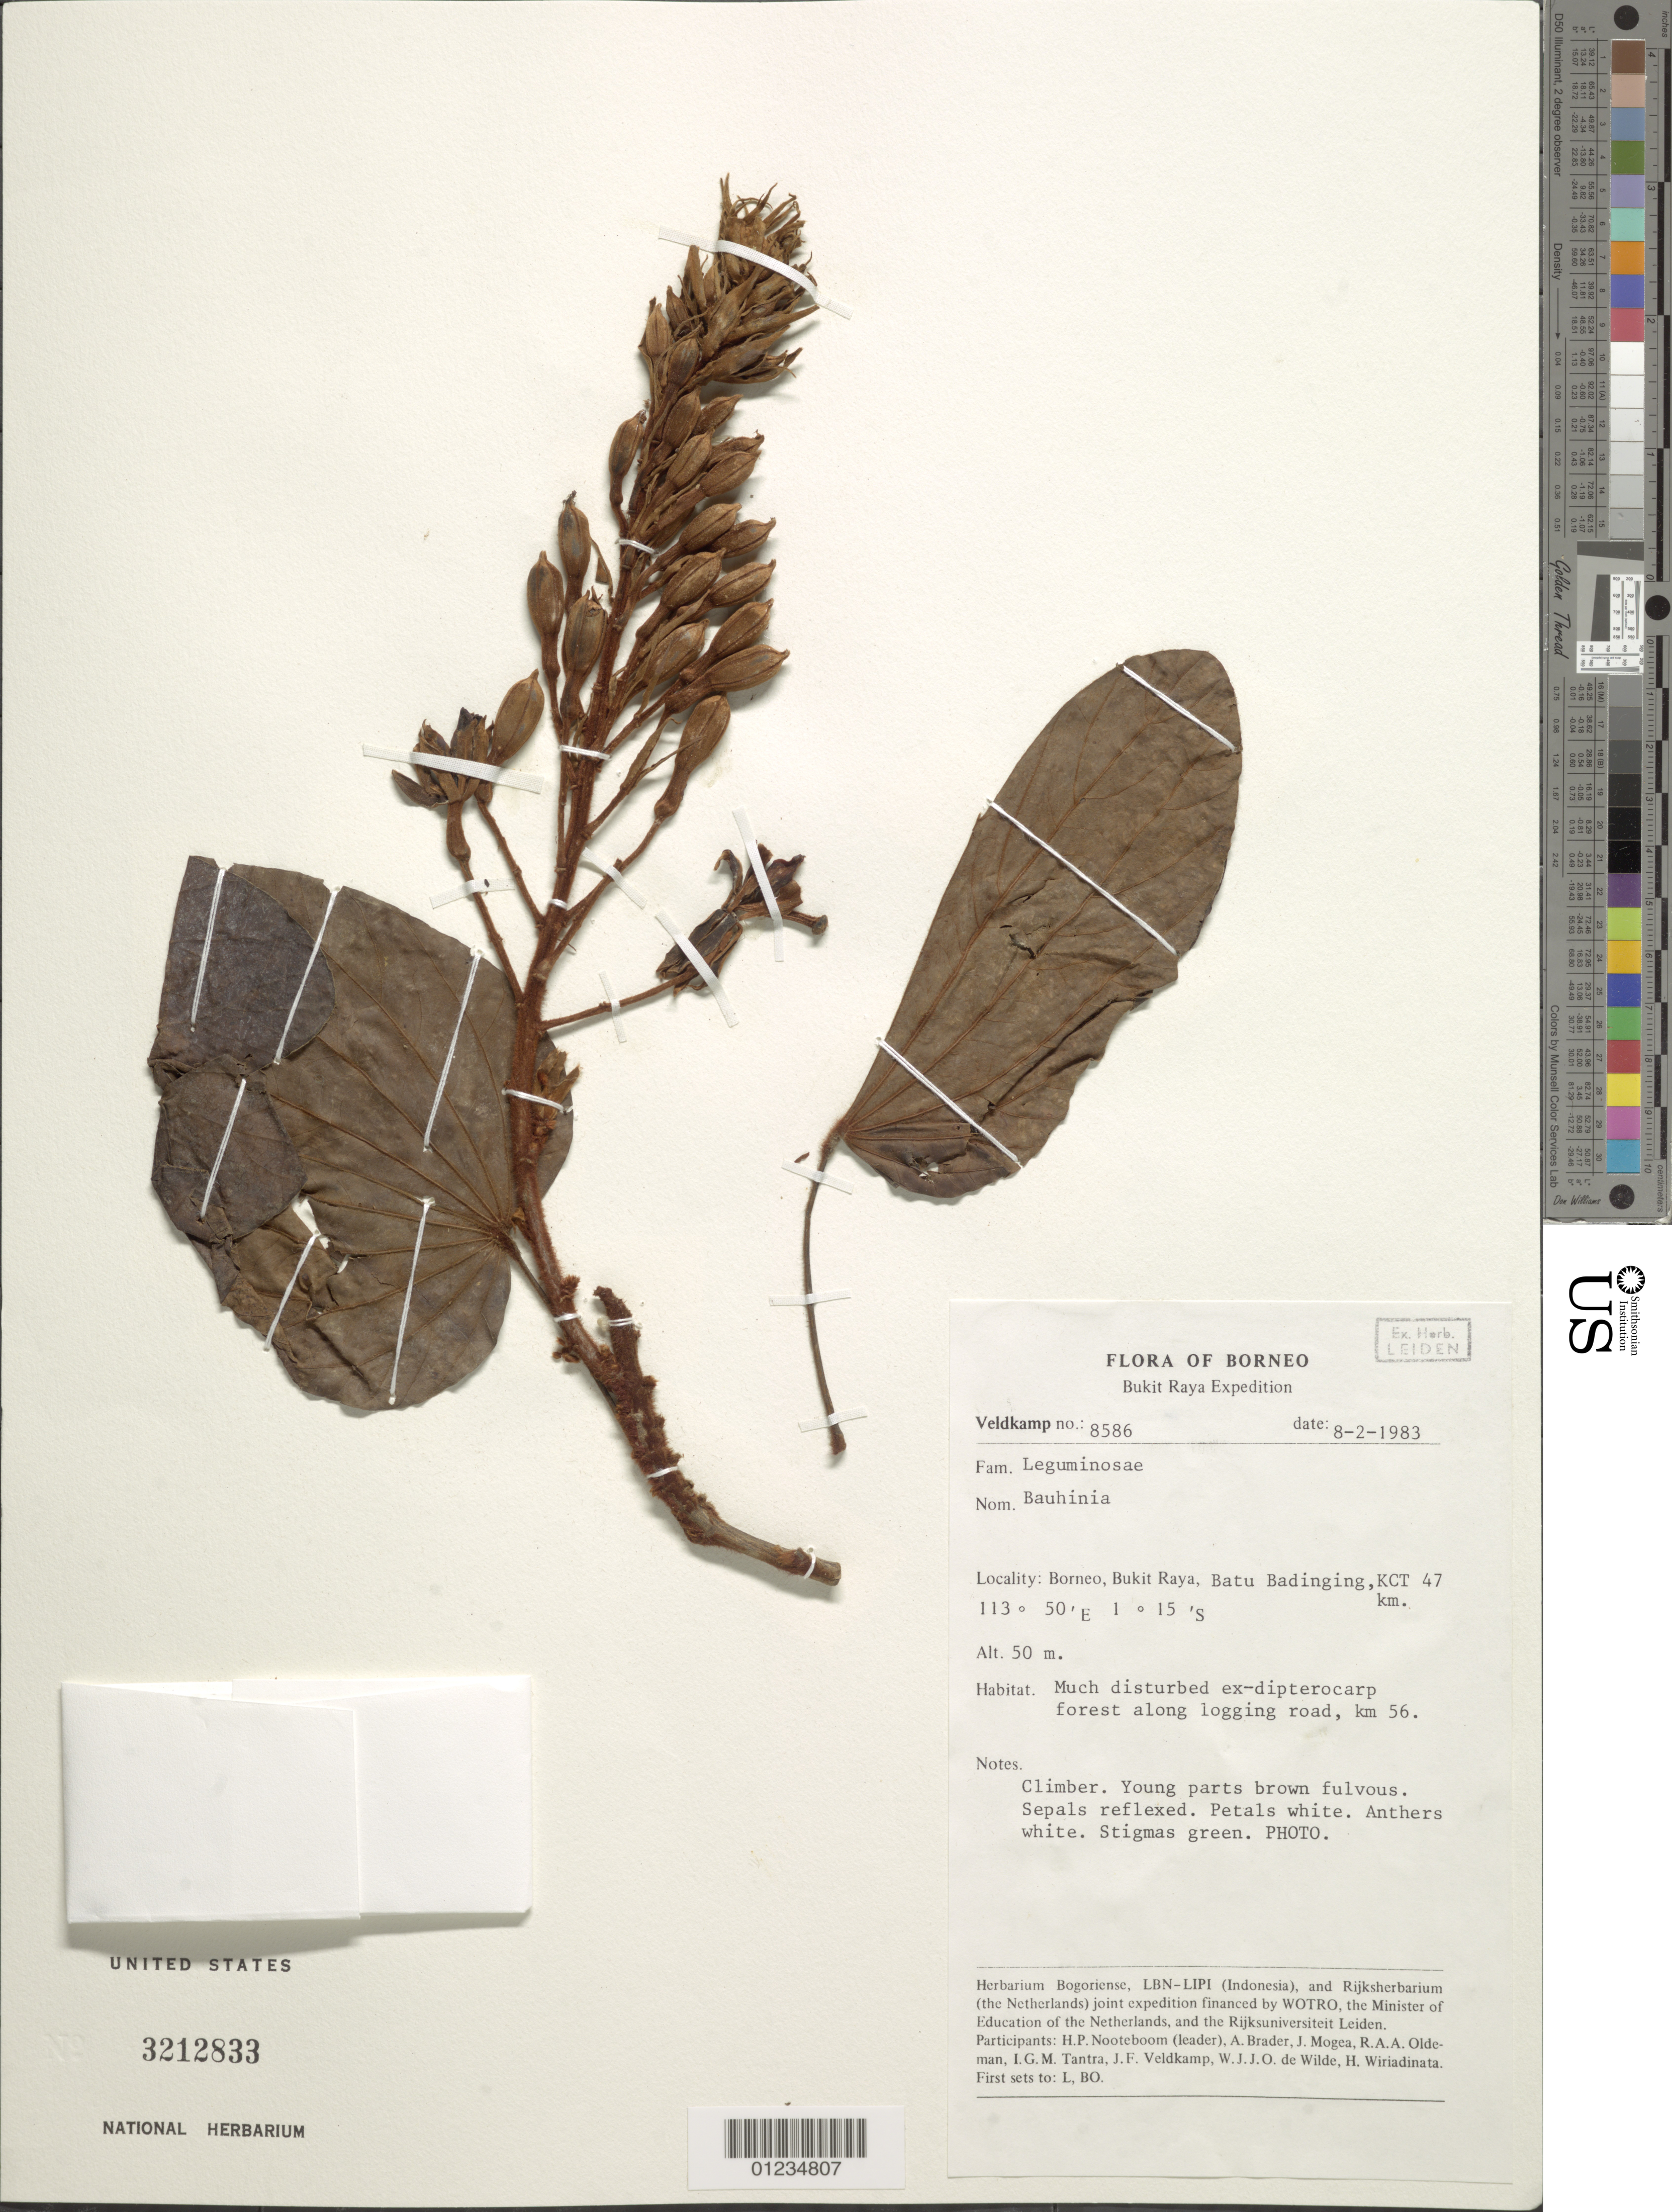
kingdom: Plantae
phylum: Tracheophyta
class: Magnoliopsida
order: Fabales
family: Fabaceae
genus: Phanera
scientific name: Phanera semibifida var. longebracteata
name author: (K. Larsen & S.S. Larsen) Bandyop. et al.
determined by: U.S. National Herbarium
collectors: J. F. Veldkamp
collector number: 8586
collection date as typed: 8-2-1983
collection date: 1983-02-08 or 1983-08-02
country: Indonesia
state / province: Borneo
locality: Bukit Raya, Batu Badinging, KCT 47 km.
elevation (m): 50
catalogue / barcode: US 3212833